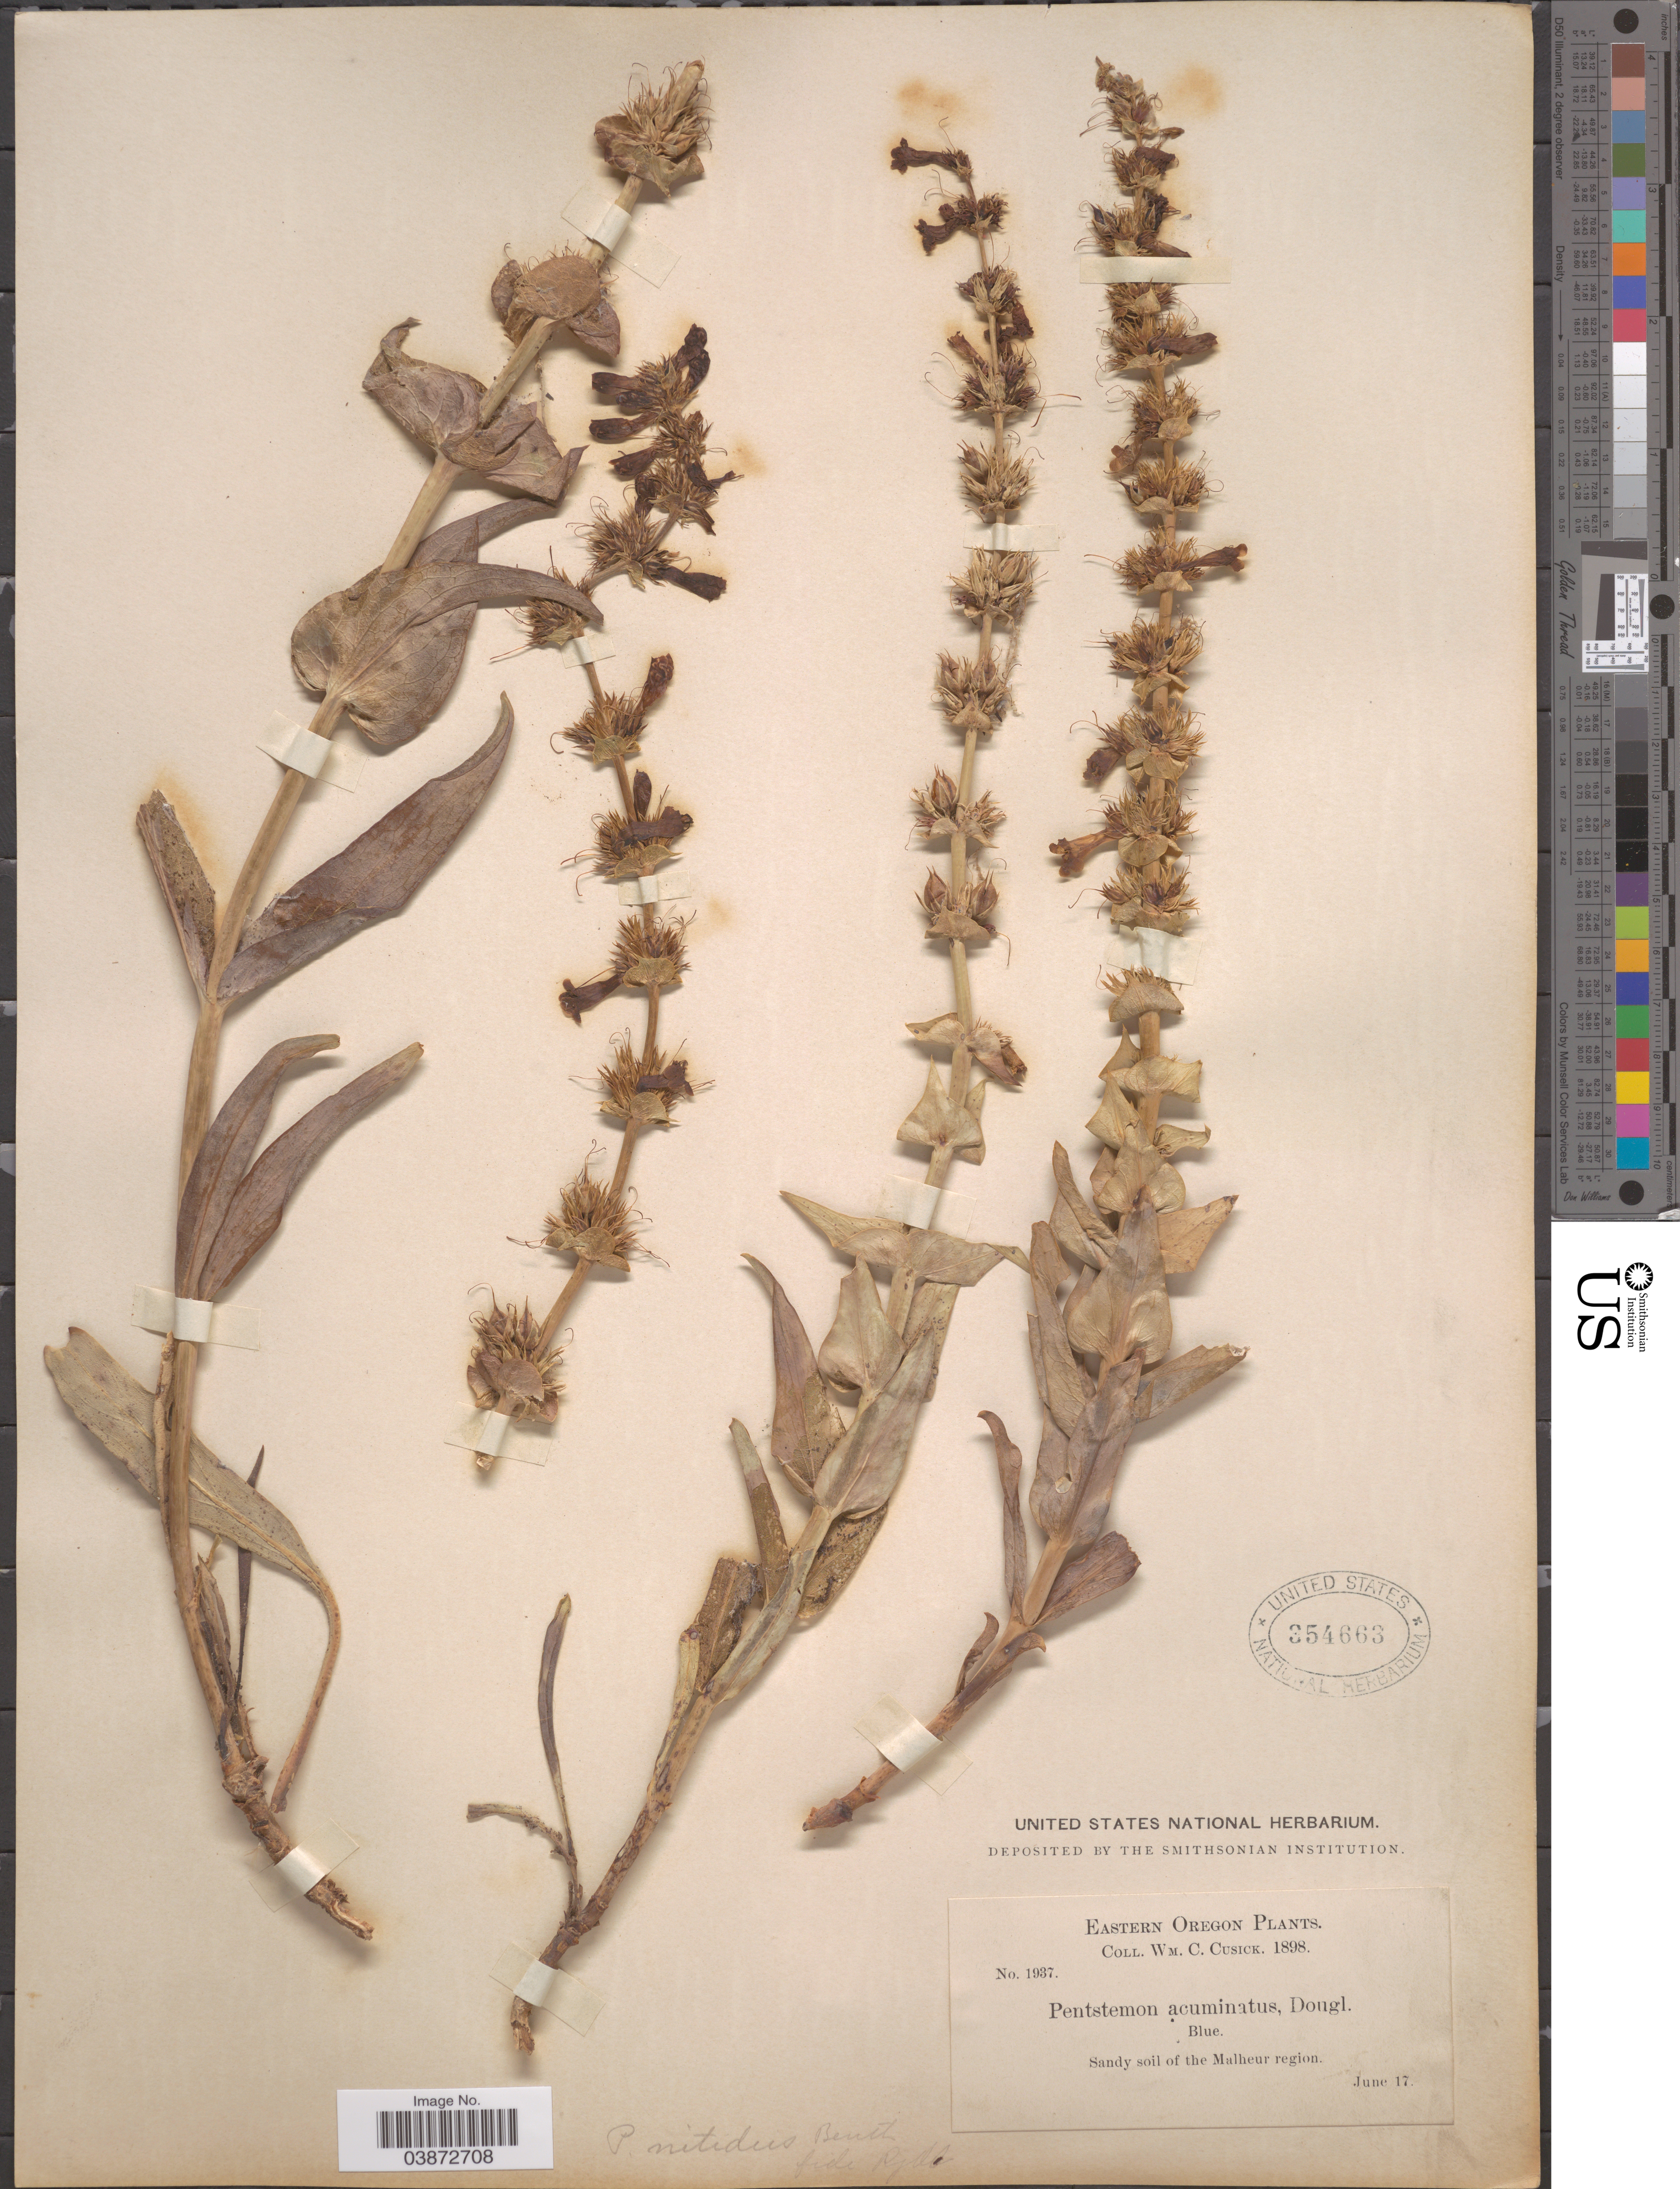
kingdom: Plantae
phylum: Tracheophyta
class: Magnoliopsida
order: Lamiales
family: Plantaginaceae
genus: Penstemon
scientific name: Penstemon acuminatus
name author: Greene ex Lindl.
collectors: W. C. Cusick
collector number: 1937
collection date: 1898-06-17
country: United States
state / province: Oregon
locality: Eastern Oregon. Sandy soil of the Malheur region.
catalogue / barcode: US 354663